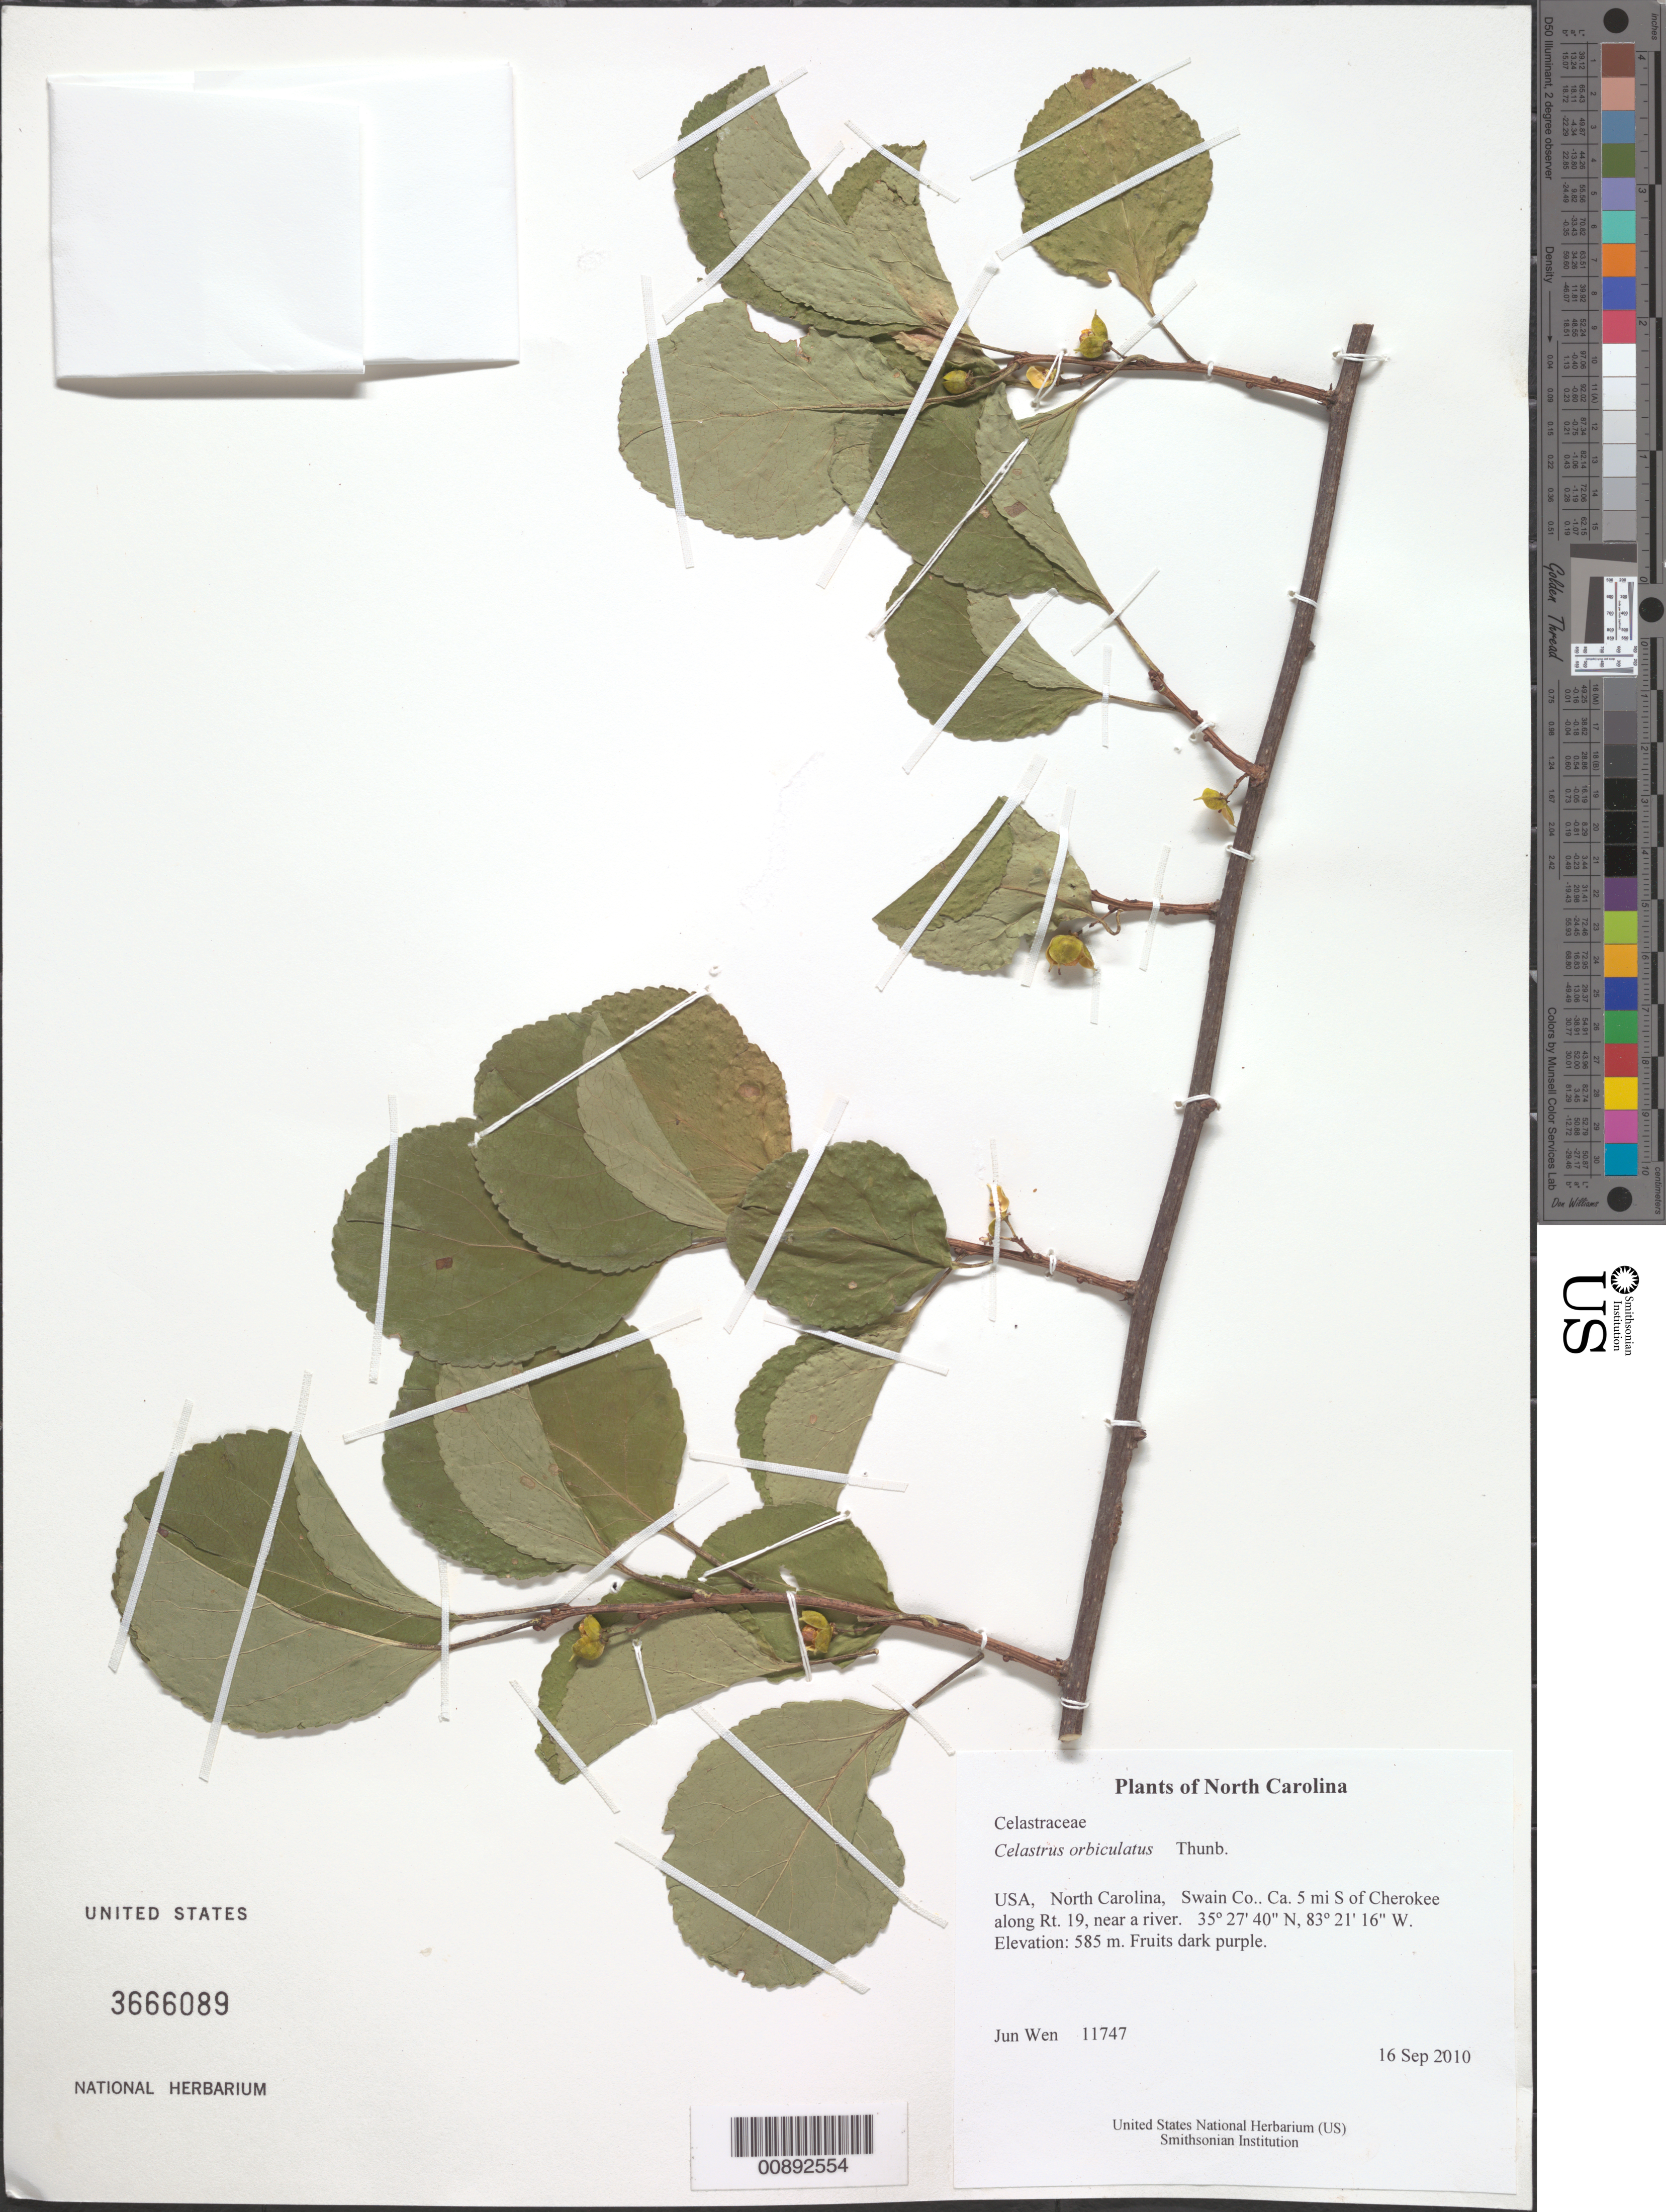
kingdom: Plantae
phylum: Tracheophyta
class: Magnoliopsida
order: Celastrales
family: Celastraceae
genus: Celastrus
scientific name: Celastrus orbiculatus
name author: Thunb.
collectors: J. Wen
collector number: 11747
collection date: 2010-09-16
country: United States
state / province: North Carolina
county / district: Swain Co.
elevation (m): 585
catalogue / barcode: US 3666089